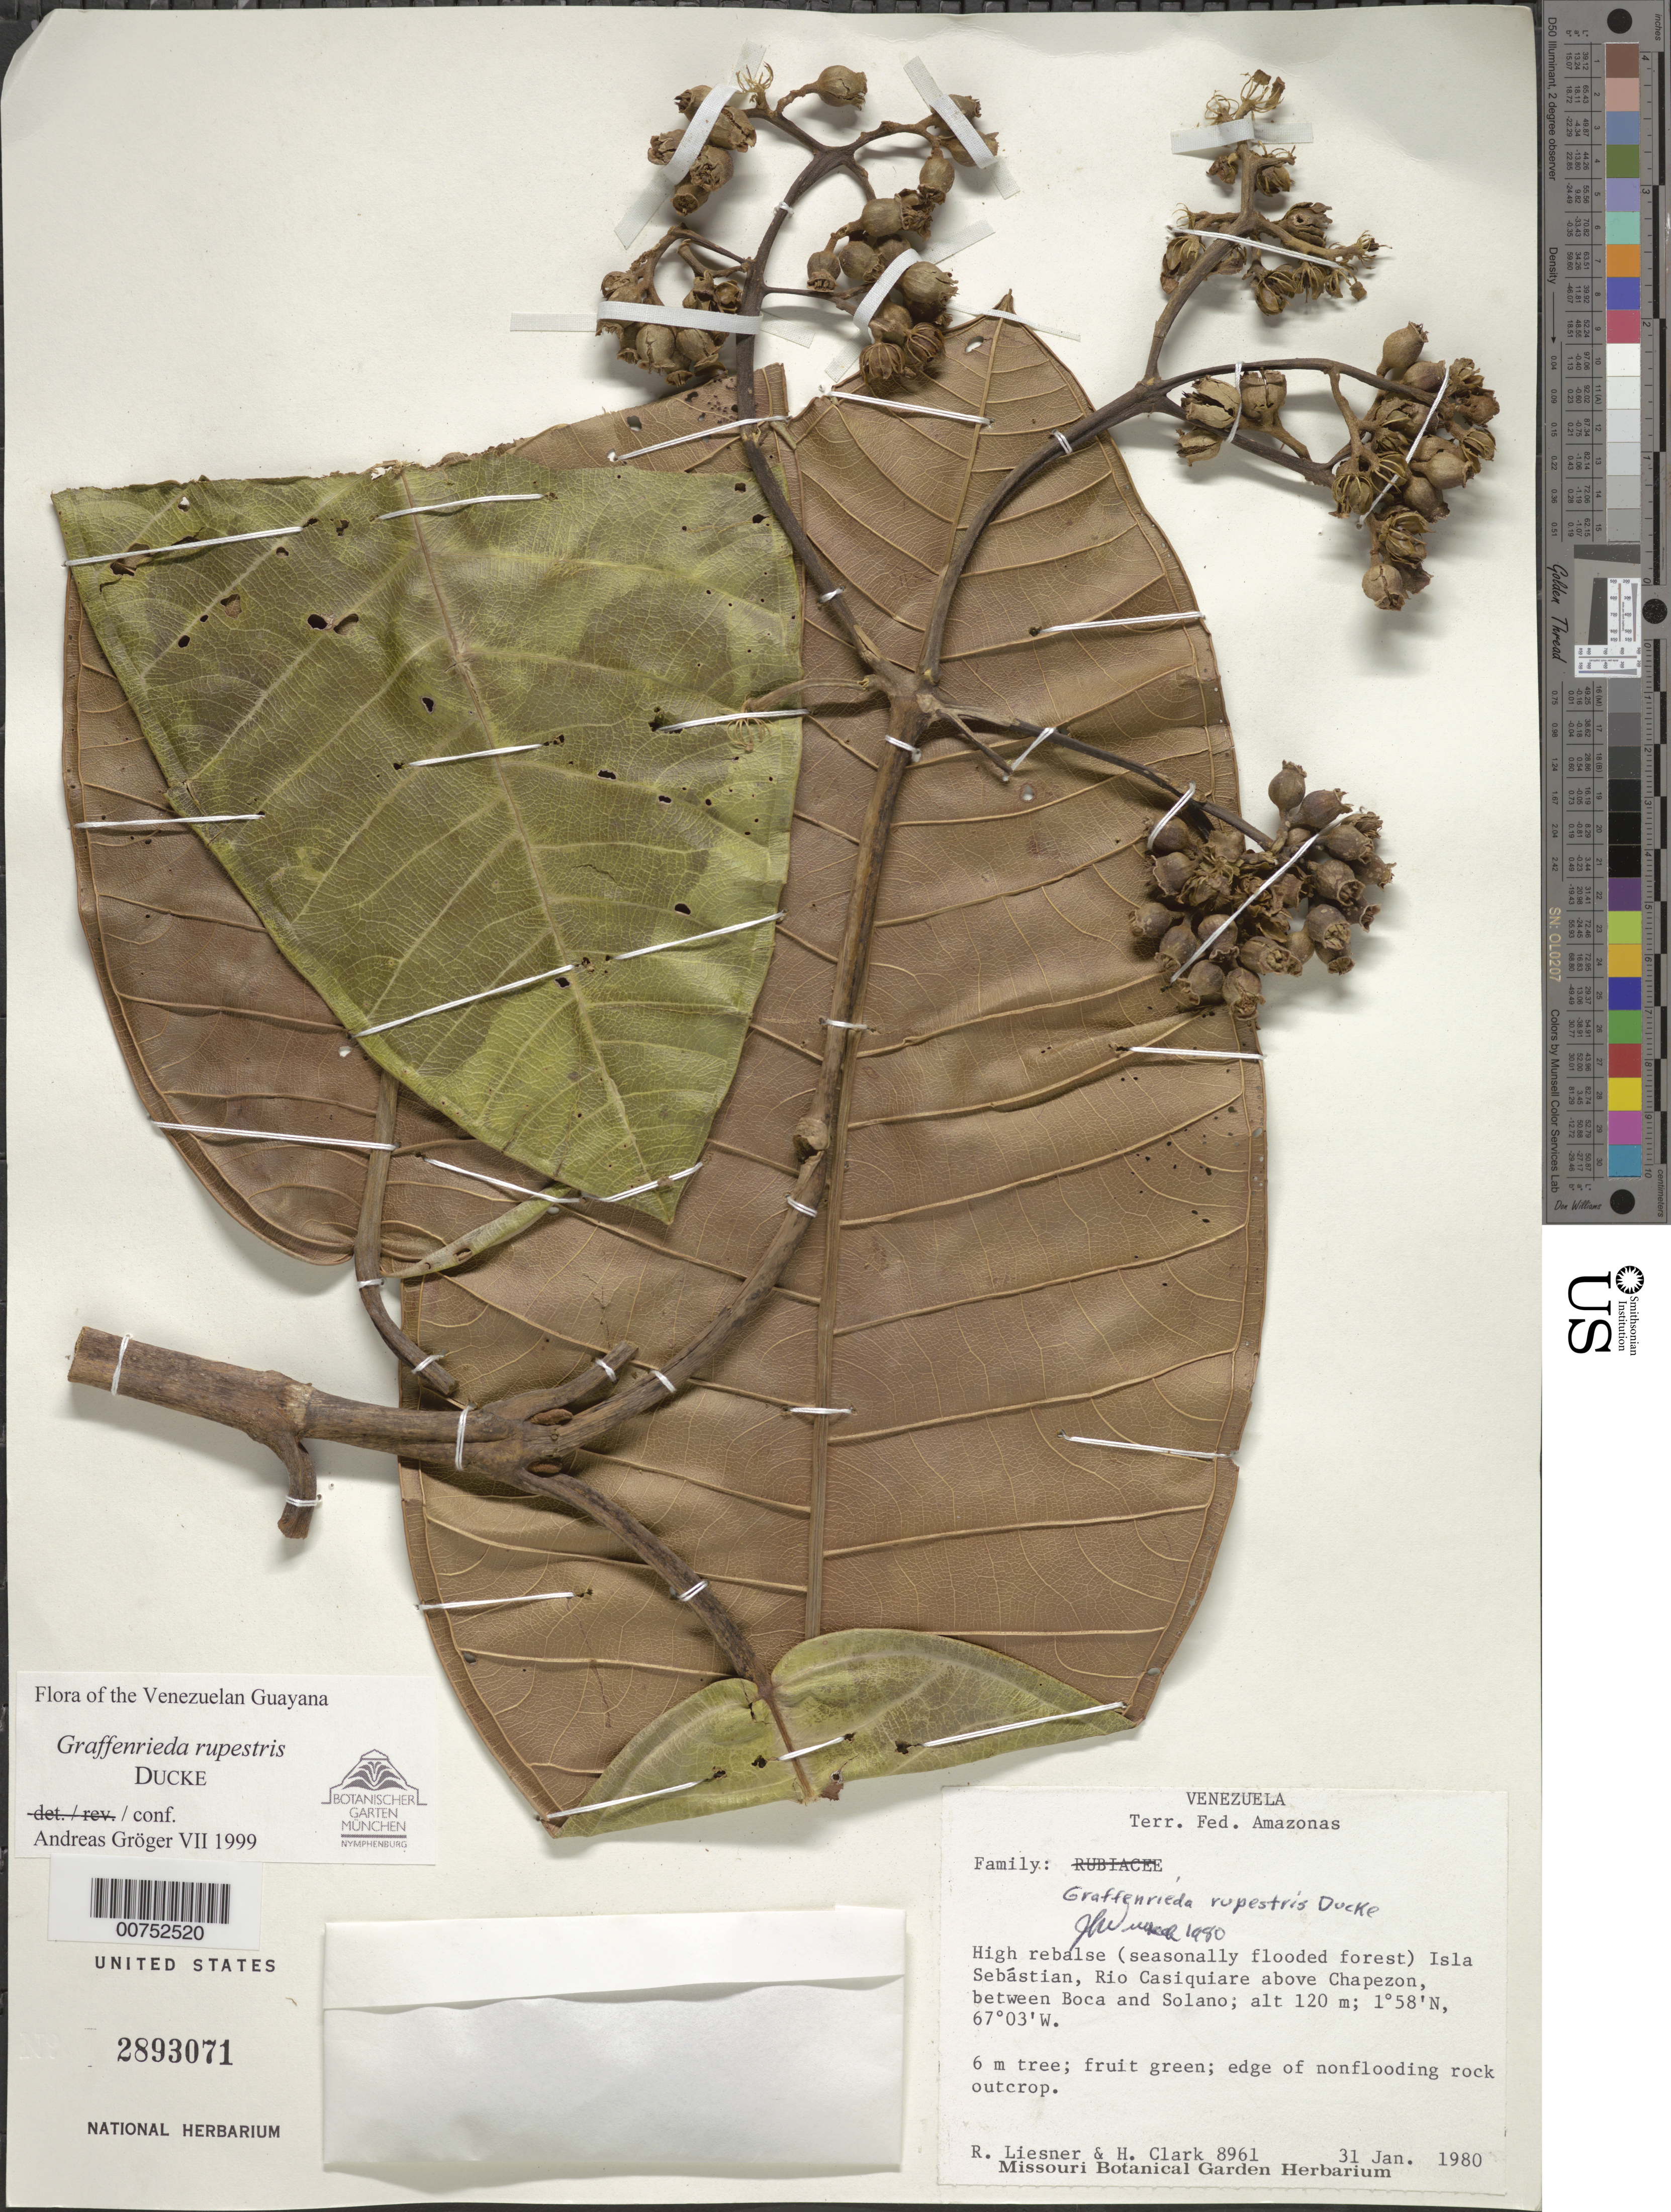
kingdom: Plantae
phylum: Tracheophyta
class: Magnoliopsida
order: Myrtales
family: Melastomataceae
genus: Graffenrieda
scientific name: Graffenrieda rupestris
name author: Ducke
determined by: Gröger, A.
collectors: R. L. Liesner & H. L. Clark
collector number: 8961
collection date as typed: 31-Jan-80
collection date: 1980-01-31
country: Venezuela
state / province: Amazonas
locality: Isla Sebastián, Río Casiquiare, above Chapezon, between Boca and Solano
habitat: Edge of nonflooding rock outcrop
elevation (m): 120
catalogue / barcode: US 2893071